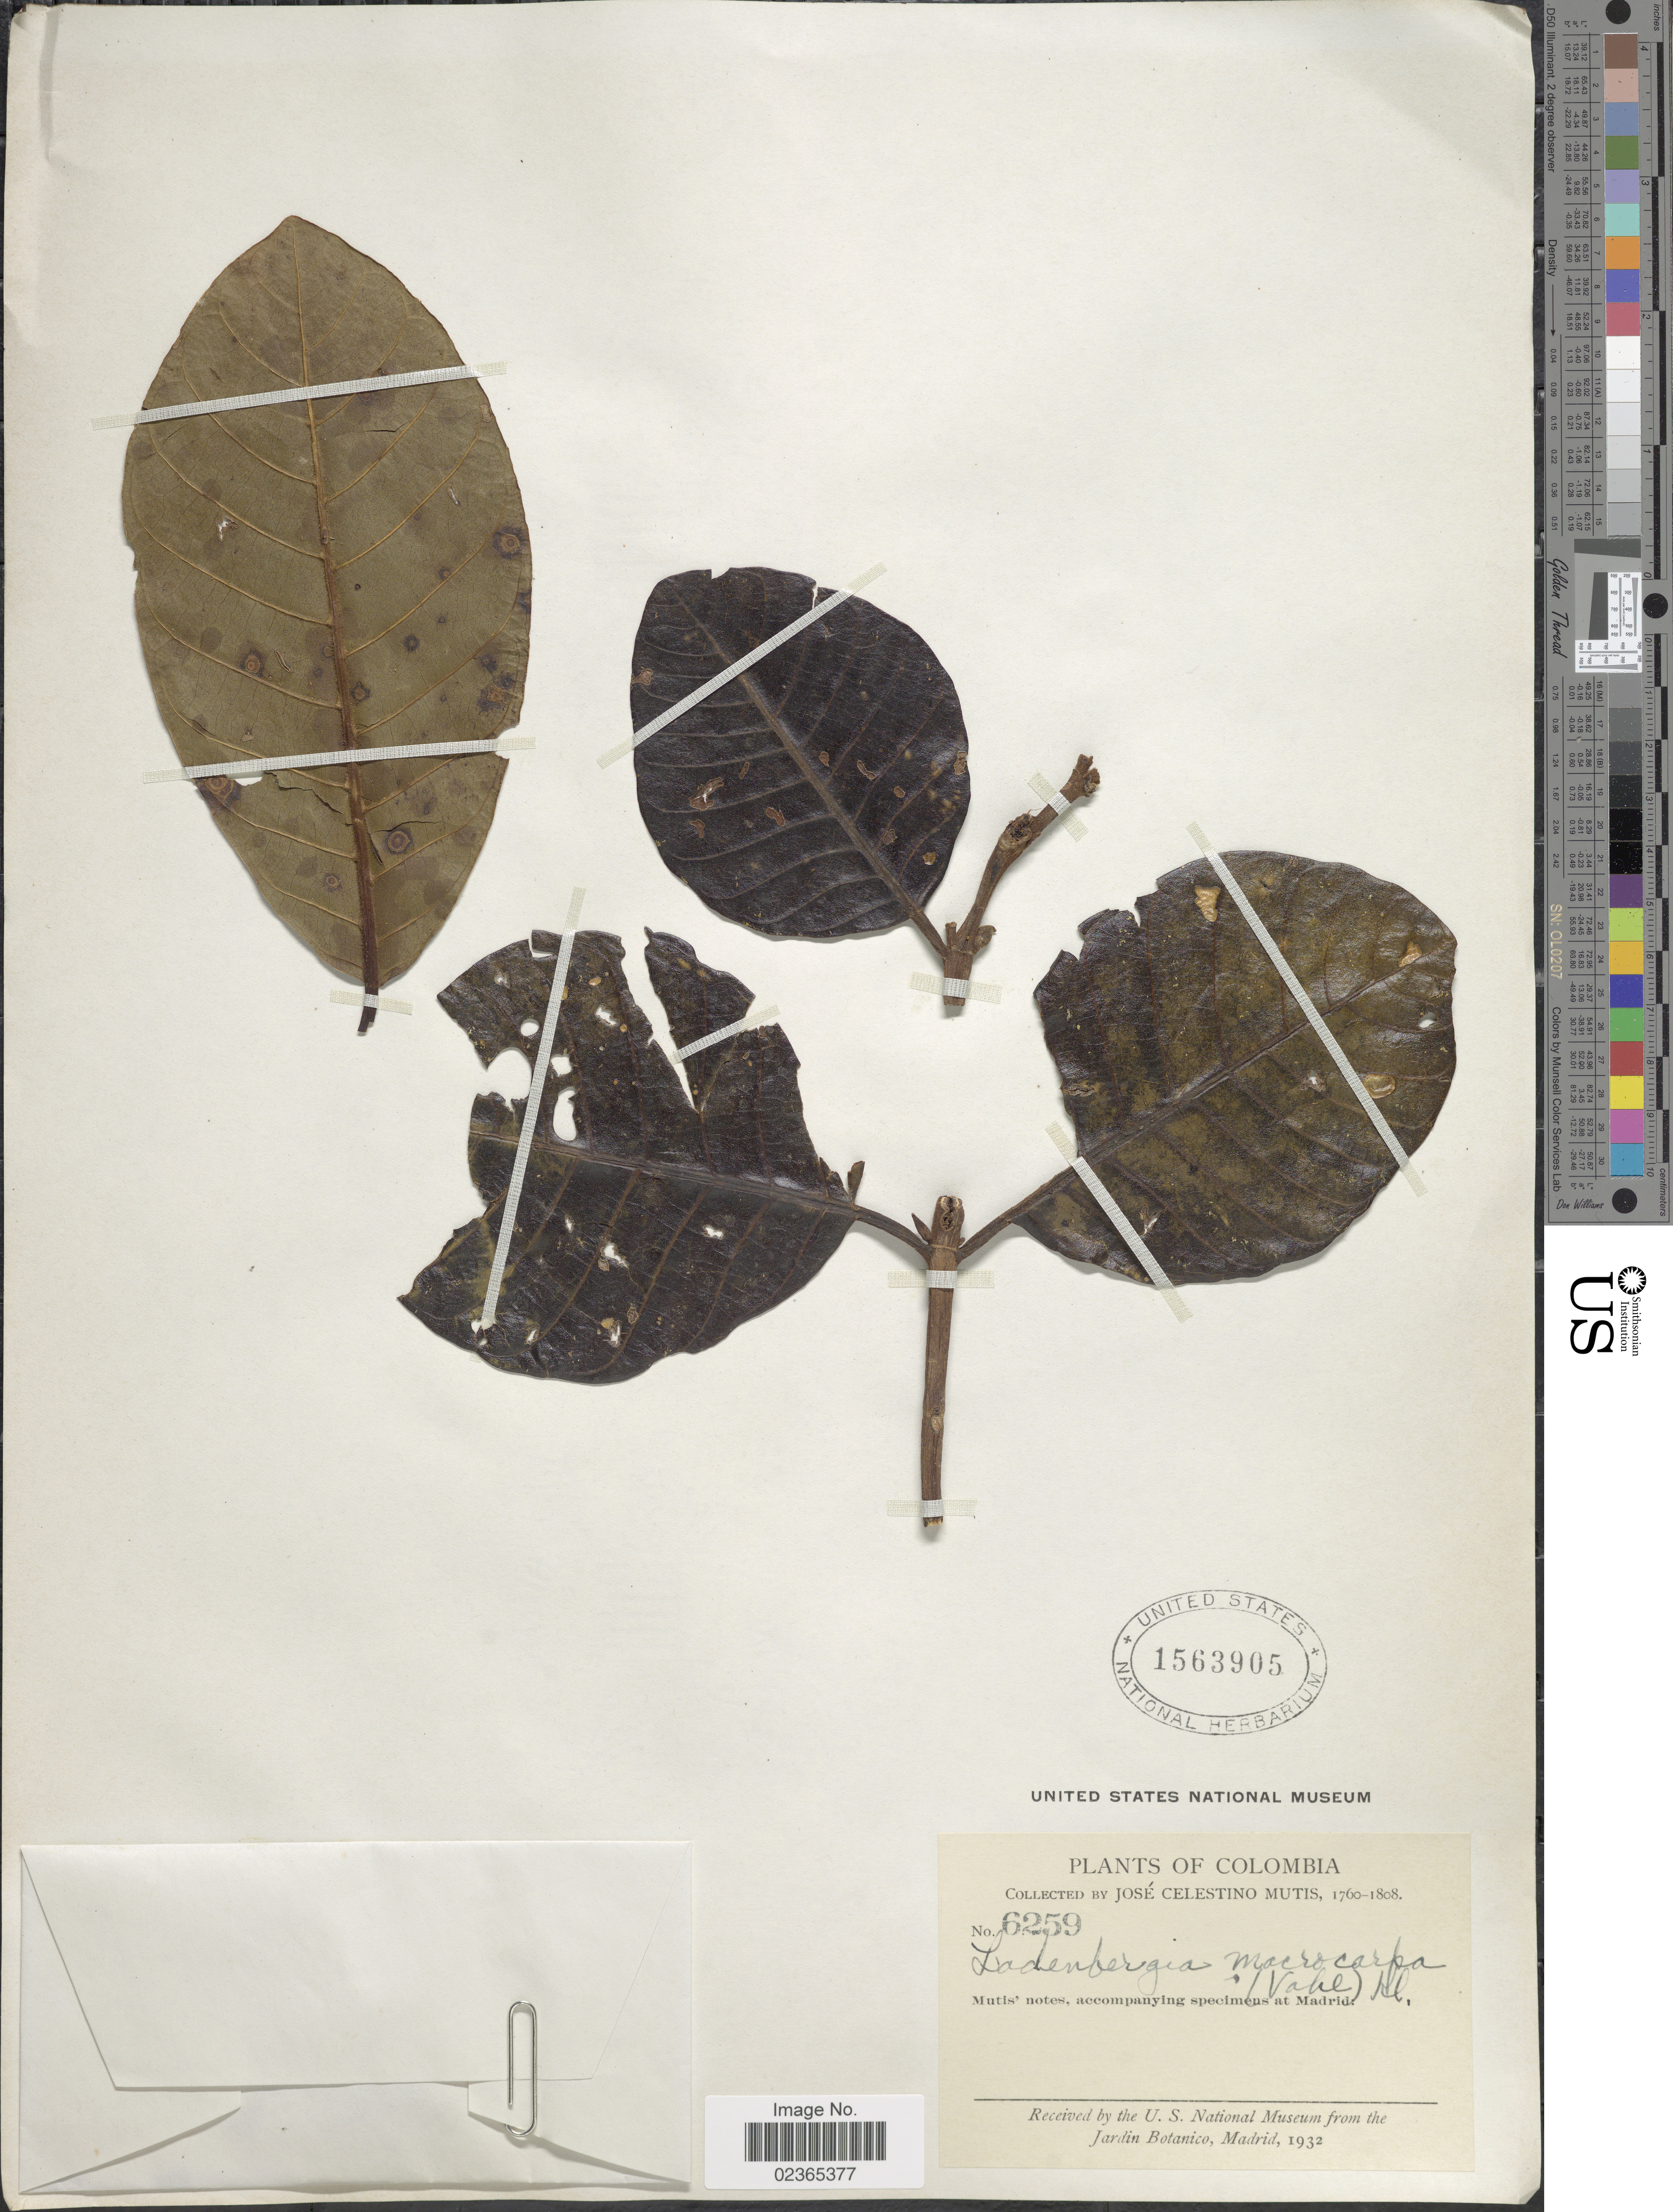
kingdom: Plantae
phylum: Tracheophyta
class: Magnoliopsida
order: Gentianales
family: Rubiaceae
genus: Ladenbergia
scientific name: Ladenbergia macrocarpa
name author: (Vahl) Klotzsch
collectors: J. C. B. Mutis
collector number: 6259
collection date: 1760/1808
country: Colombia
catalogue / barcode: US 1563905